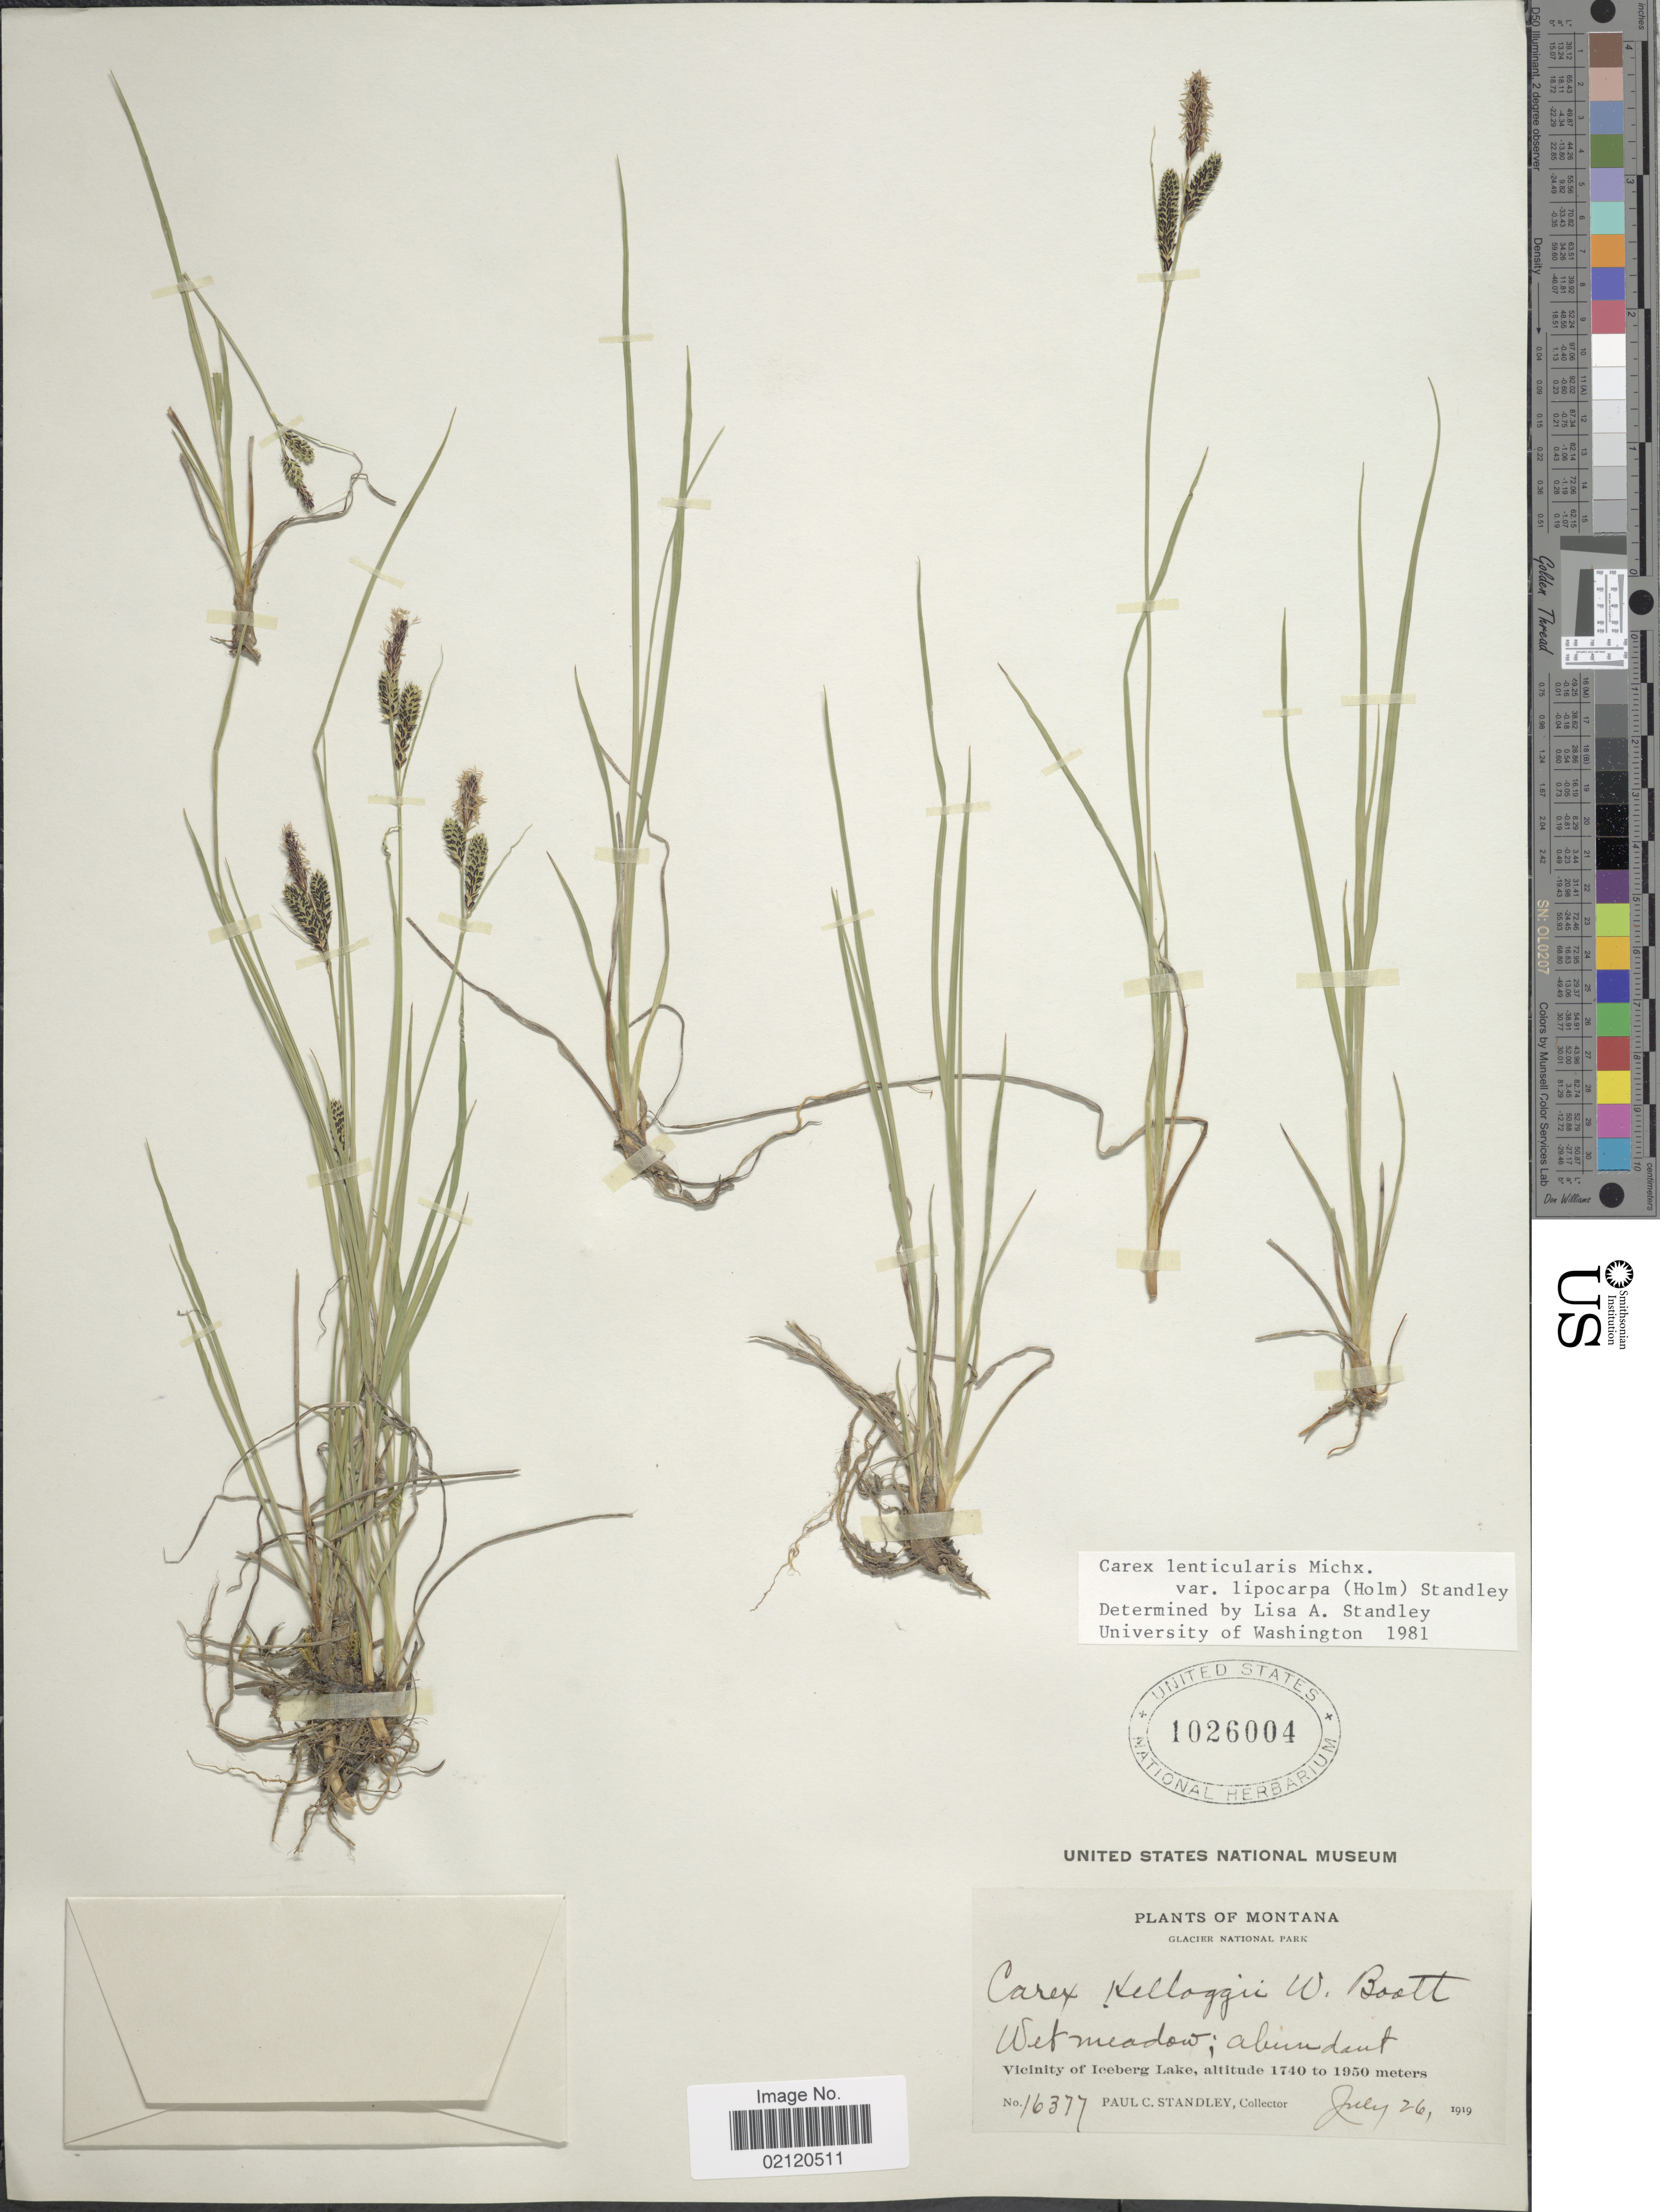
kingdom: Plantae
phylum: Tracheophyta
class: Liliopsida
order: Poales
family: Cyperaceae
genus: Carex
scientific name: Carex kelloggii var. kelloggii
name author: W. Boott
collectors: P. C. Standley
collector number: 16377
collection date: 1919-07-26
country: United States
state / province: Montana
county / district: Glacier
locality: Glacier National Park, Vicinity of Iceberg Lake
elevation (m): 1740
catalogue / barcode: US 1026004